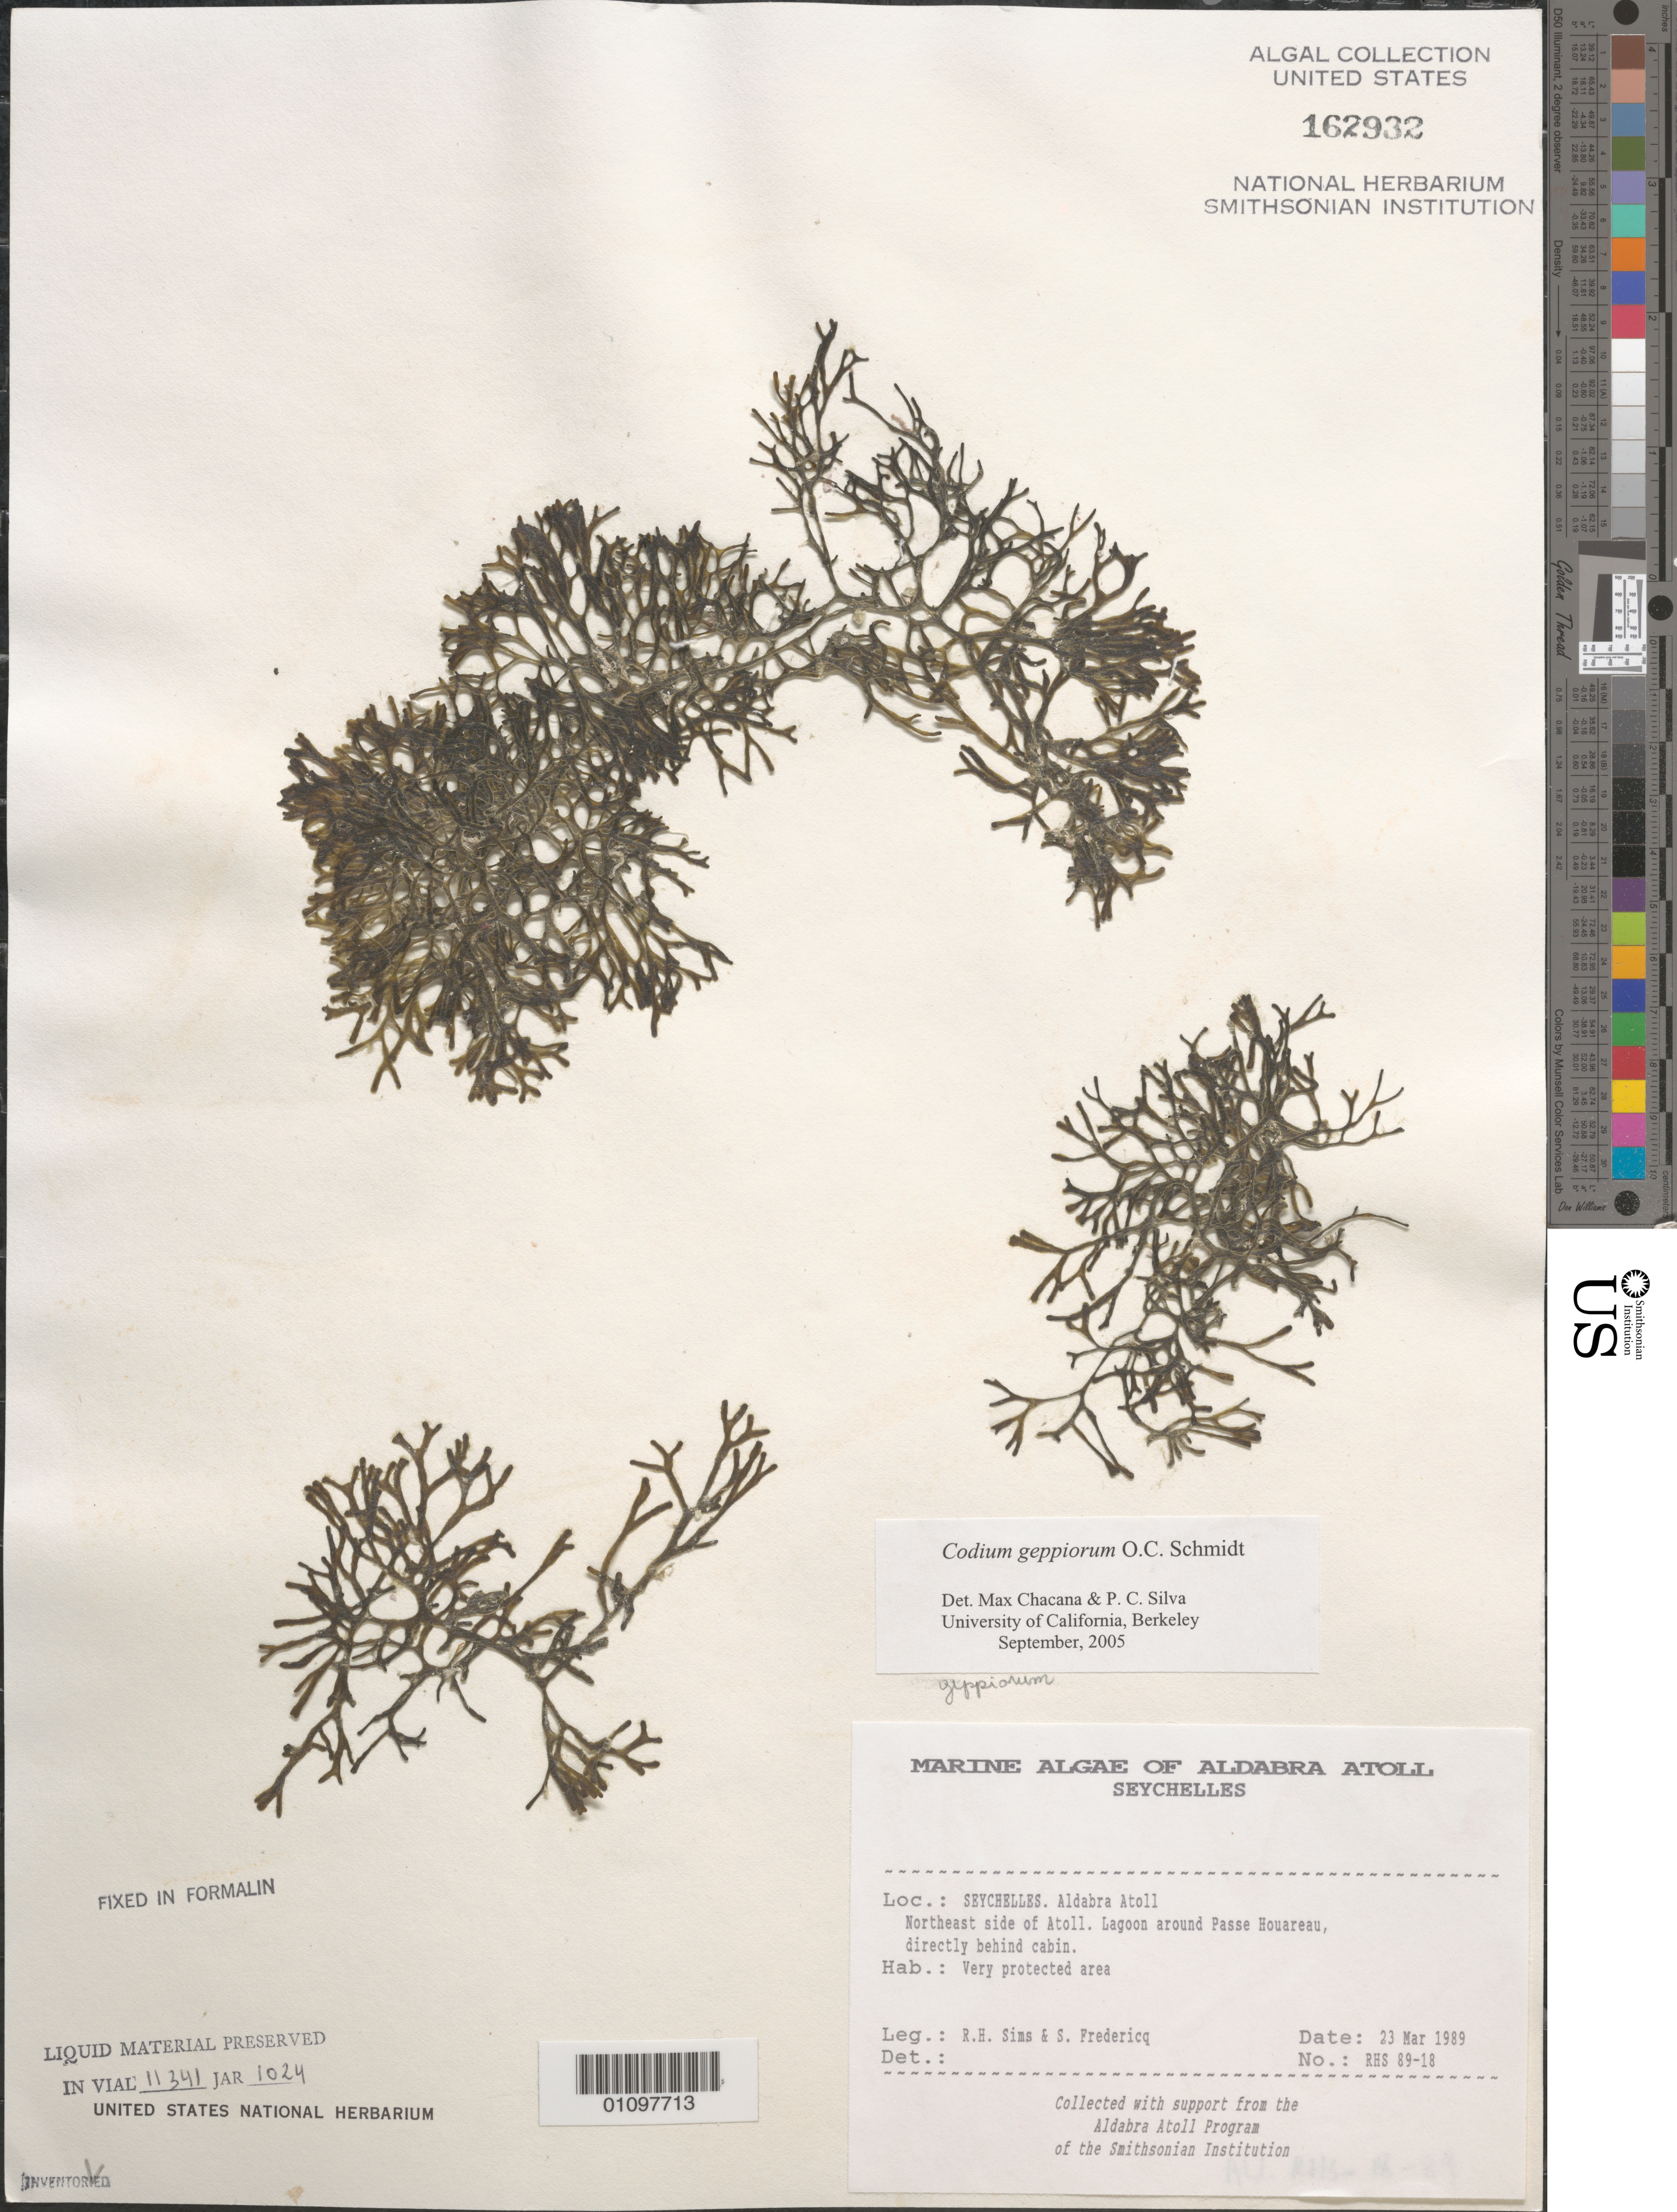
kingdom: Plantae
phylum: Chlorophyta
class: Ulvophyceae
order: Bryopsidales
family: Codiaceae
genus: Codium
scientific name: Codium geppiorum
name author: O.C. Schmidt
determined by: Chacana, M. E.; Silva, P. C.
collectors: R. H. Sims & S. Fredericq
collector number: RHS 89-18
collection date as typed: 23 Mar 1989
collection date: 1989-03-23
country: Seychelles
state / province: Outer Islands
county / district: Aldabra Group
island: Aldabra Atoll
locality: Northeast side of atoll, lagoon around Passe Houareau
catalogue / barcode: US 162932